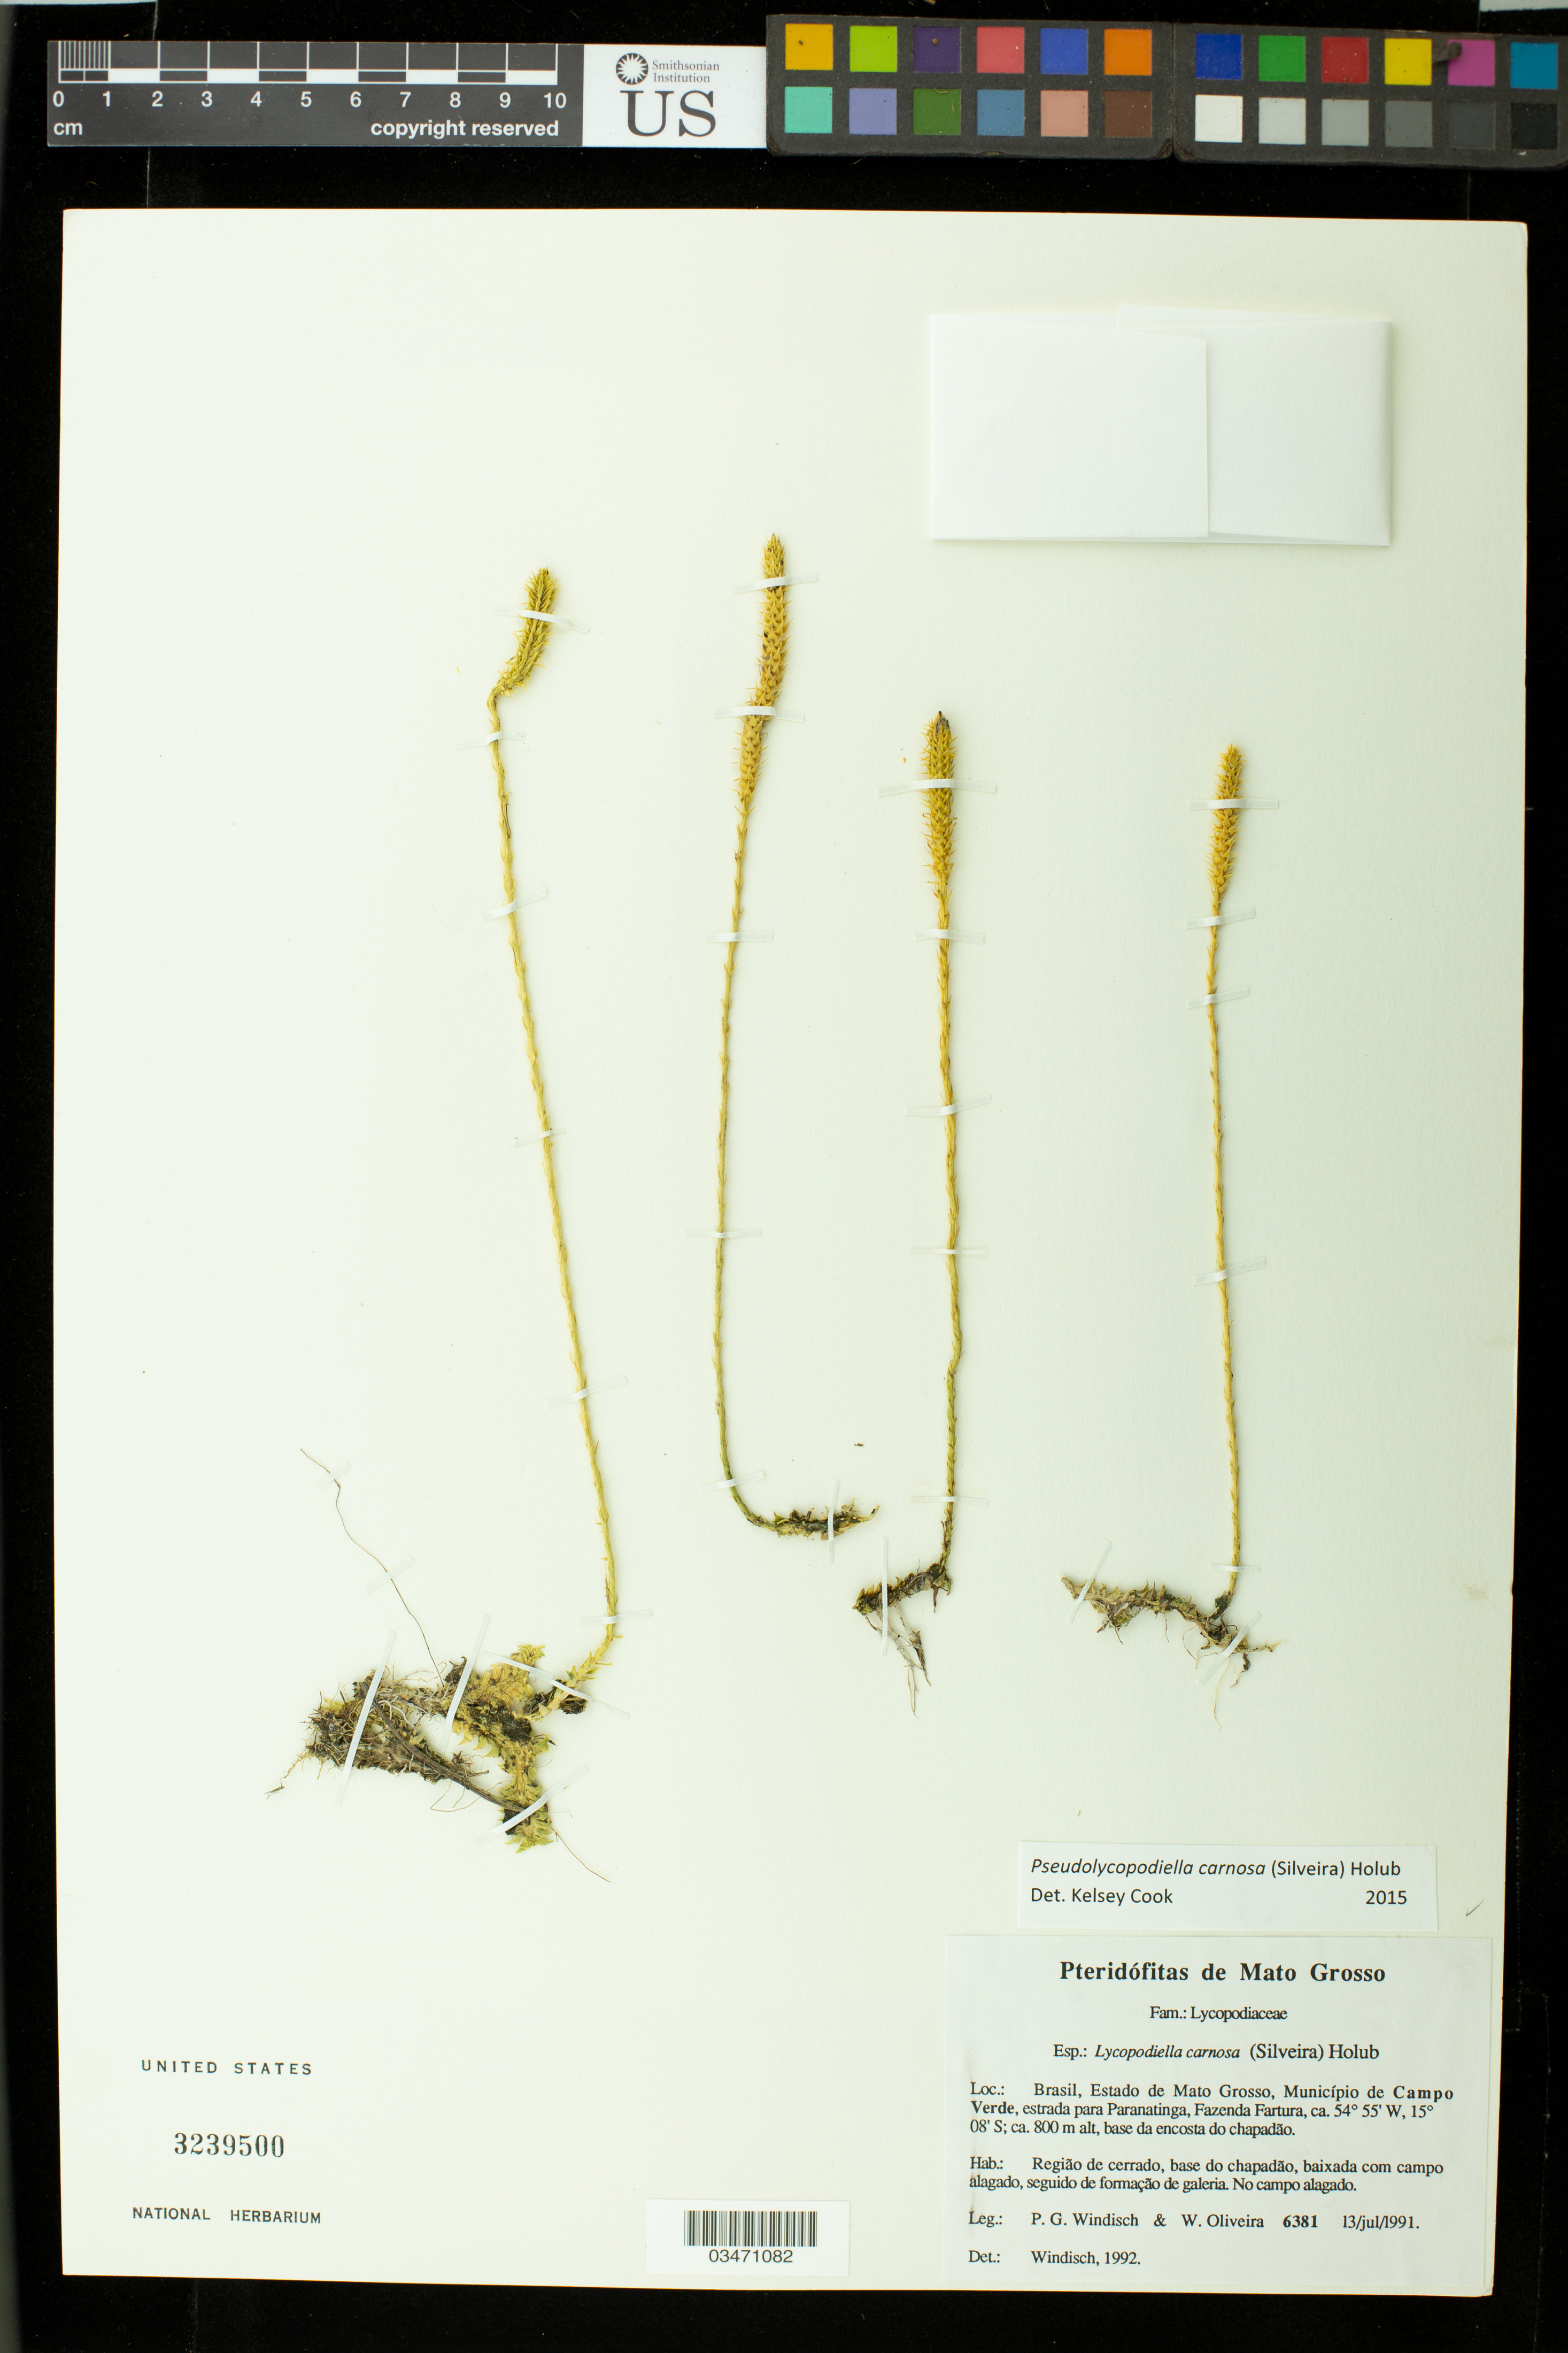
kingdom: Plantae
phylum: Tracheophyta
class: Lycopodiopsida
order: Lycopodiales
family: Lycopodiaceae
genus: Pseudolycopodiella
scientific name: Pseudolycopodiella carnosa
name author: (Silveira) Holub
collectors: P. G. Windisch & W. Oliveira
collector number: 6381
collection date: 1991-07-13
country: Brazil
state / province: Mato Grosso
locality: Municipio de Campo Verde, estrada para Paranatinga, Fazenda Fartura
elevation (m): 800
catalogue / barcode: US 3239500